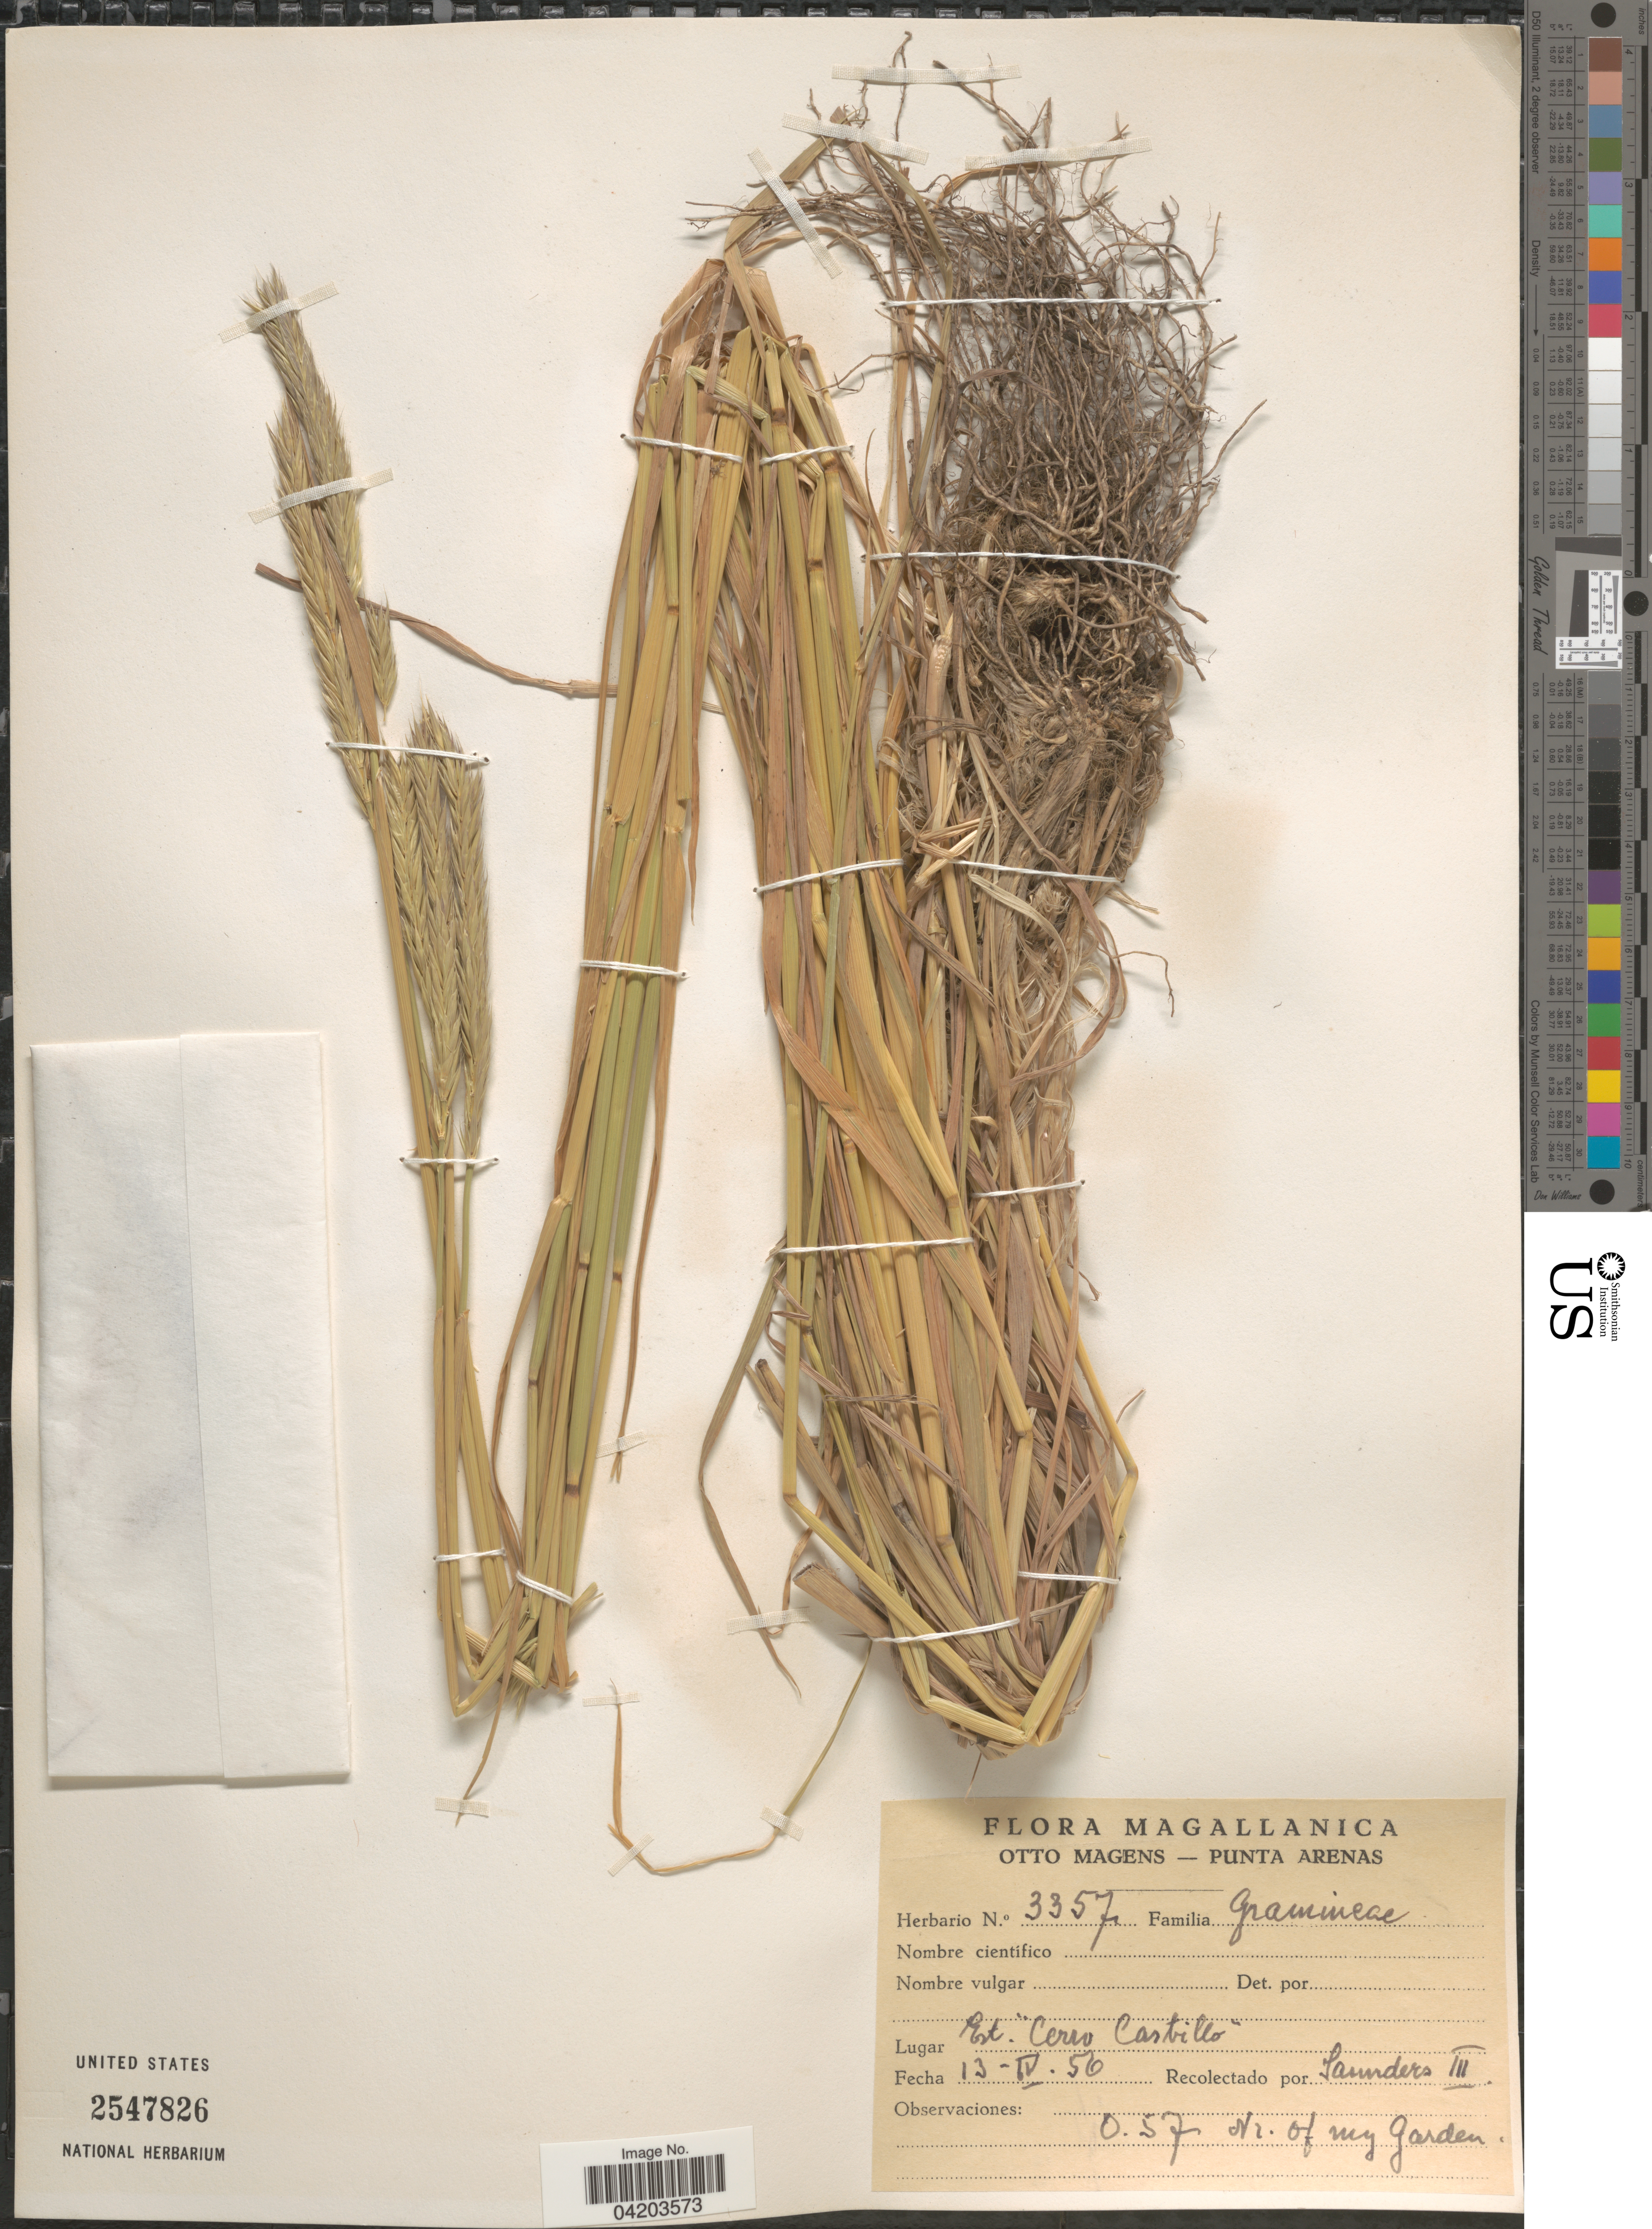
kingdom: Plantae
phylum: Tracheophyta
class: Liliopsida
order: Poales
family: Poaceae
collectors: -. Saunders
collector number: III?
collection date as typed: Transcribed d/m/y: 13/4/50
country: Chile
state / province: Magallanes y de la Antártica Chilena (XII)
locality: Magallanica. Est. "Cerro Castillo". O. 57 Nr. of my Garden.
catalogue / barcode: US 2547826